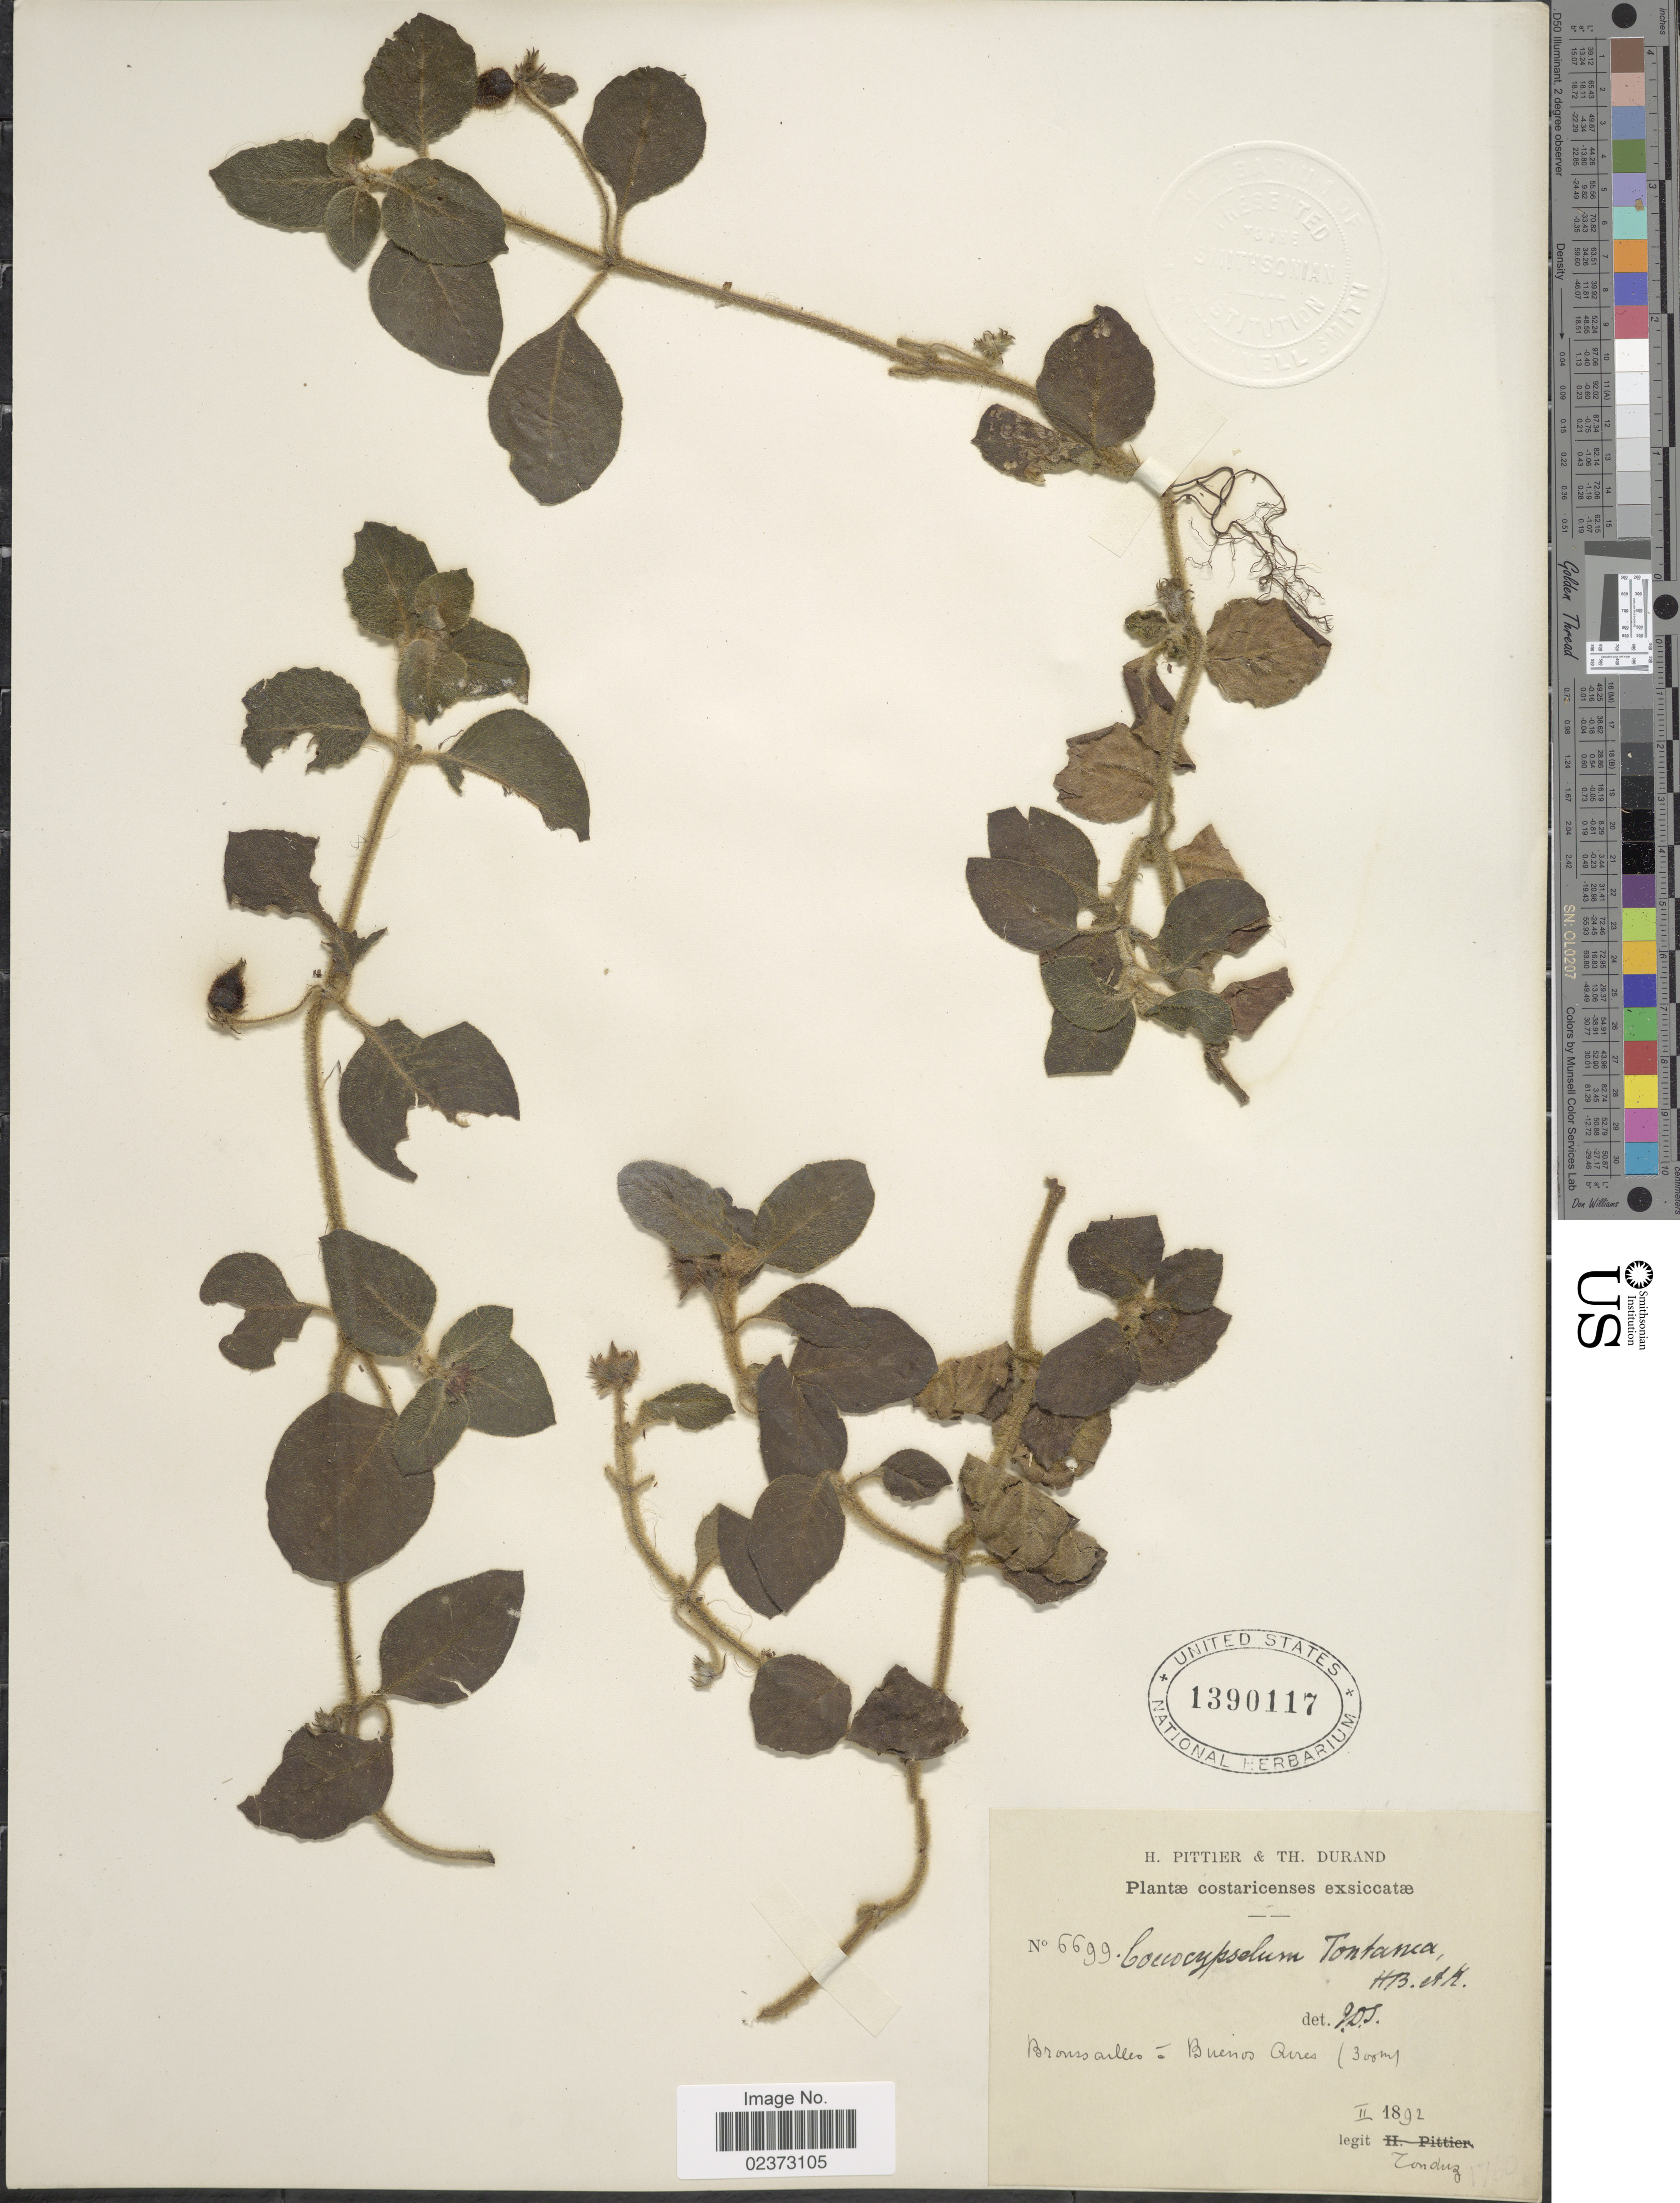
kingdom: Plantae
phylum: Tracheophyta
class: Magnoliopsida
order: Gentianales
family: Rubiaceae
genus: Coccocypselum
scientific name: Coccocypselum hispidulum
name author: (Standl.) Standl.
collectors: A. Tonduz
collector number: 6699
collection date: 1892-02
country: Costa Rica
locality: Broussailles, Buenos Aires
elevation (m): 300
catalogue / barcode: US 1390117